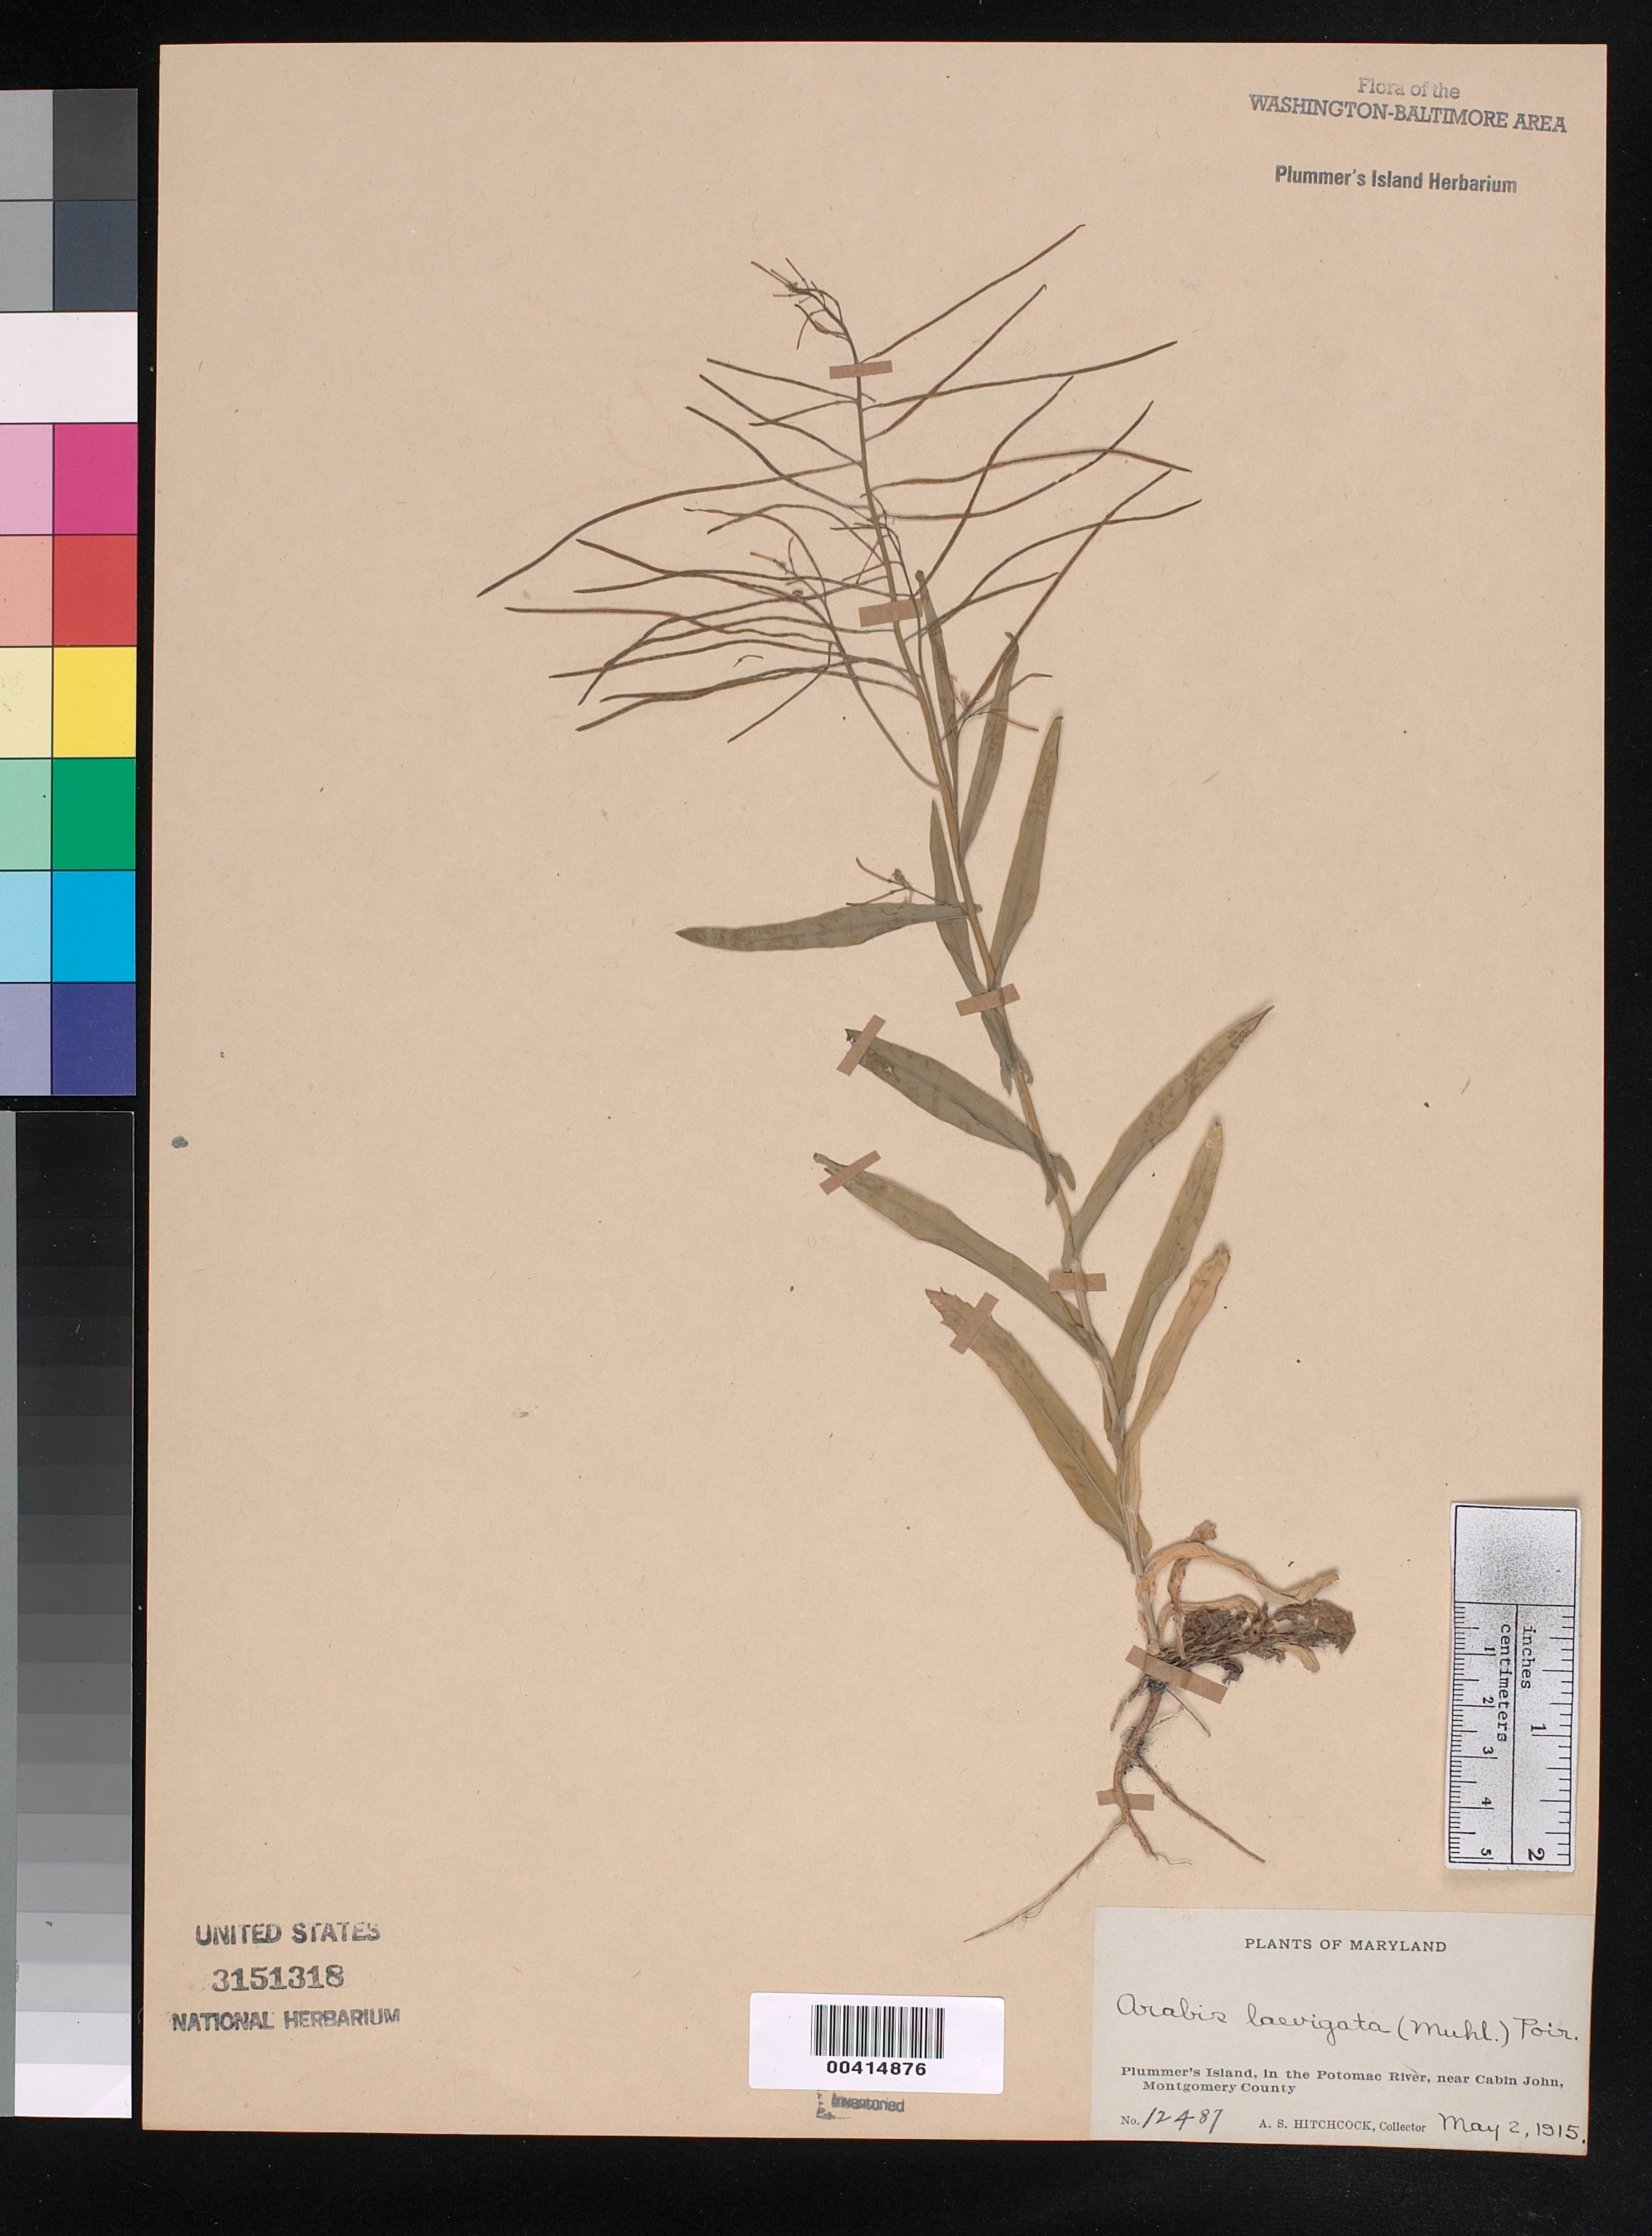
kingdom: Plantae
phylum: Tracheophyta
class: Magnoliopsida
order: Brassicales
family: Brassicaceae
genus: Boechera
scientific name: Boechera laevigata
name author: (Muhl. ex Willd.) Al-Shehbaz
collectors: A. S. Hitchcock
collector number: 12487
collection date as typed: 02 May 1915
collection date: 1915-05-02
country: United States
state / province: Maryland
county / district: Montgomery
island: Plummers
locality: Plummer's Island C. & O. Canal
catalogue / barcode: US 3151318